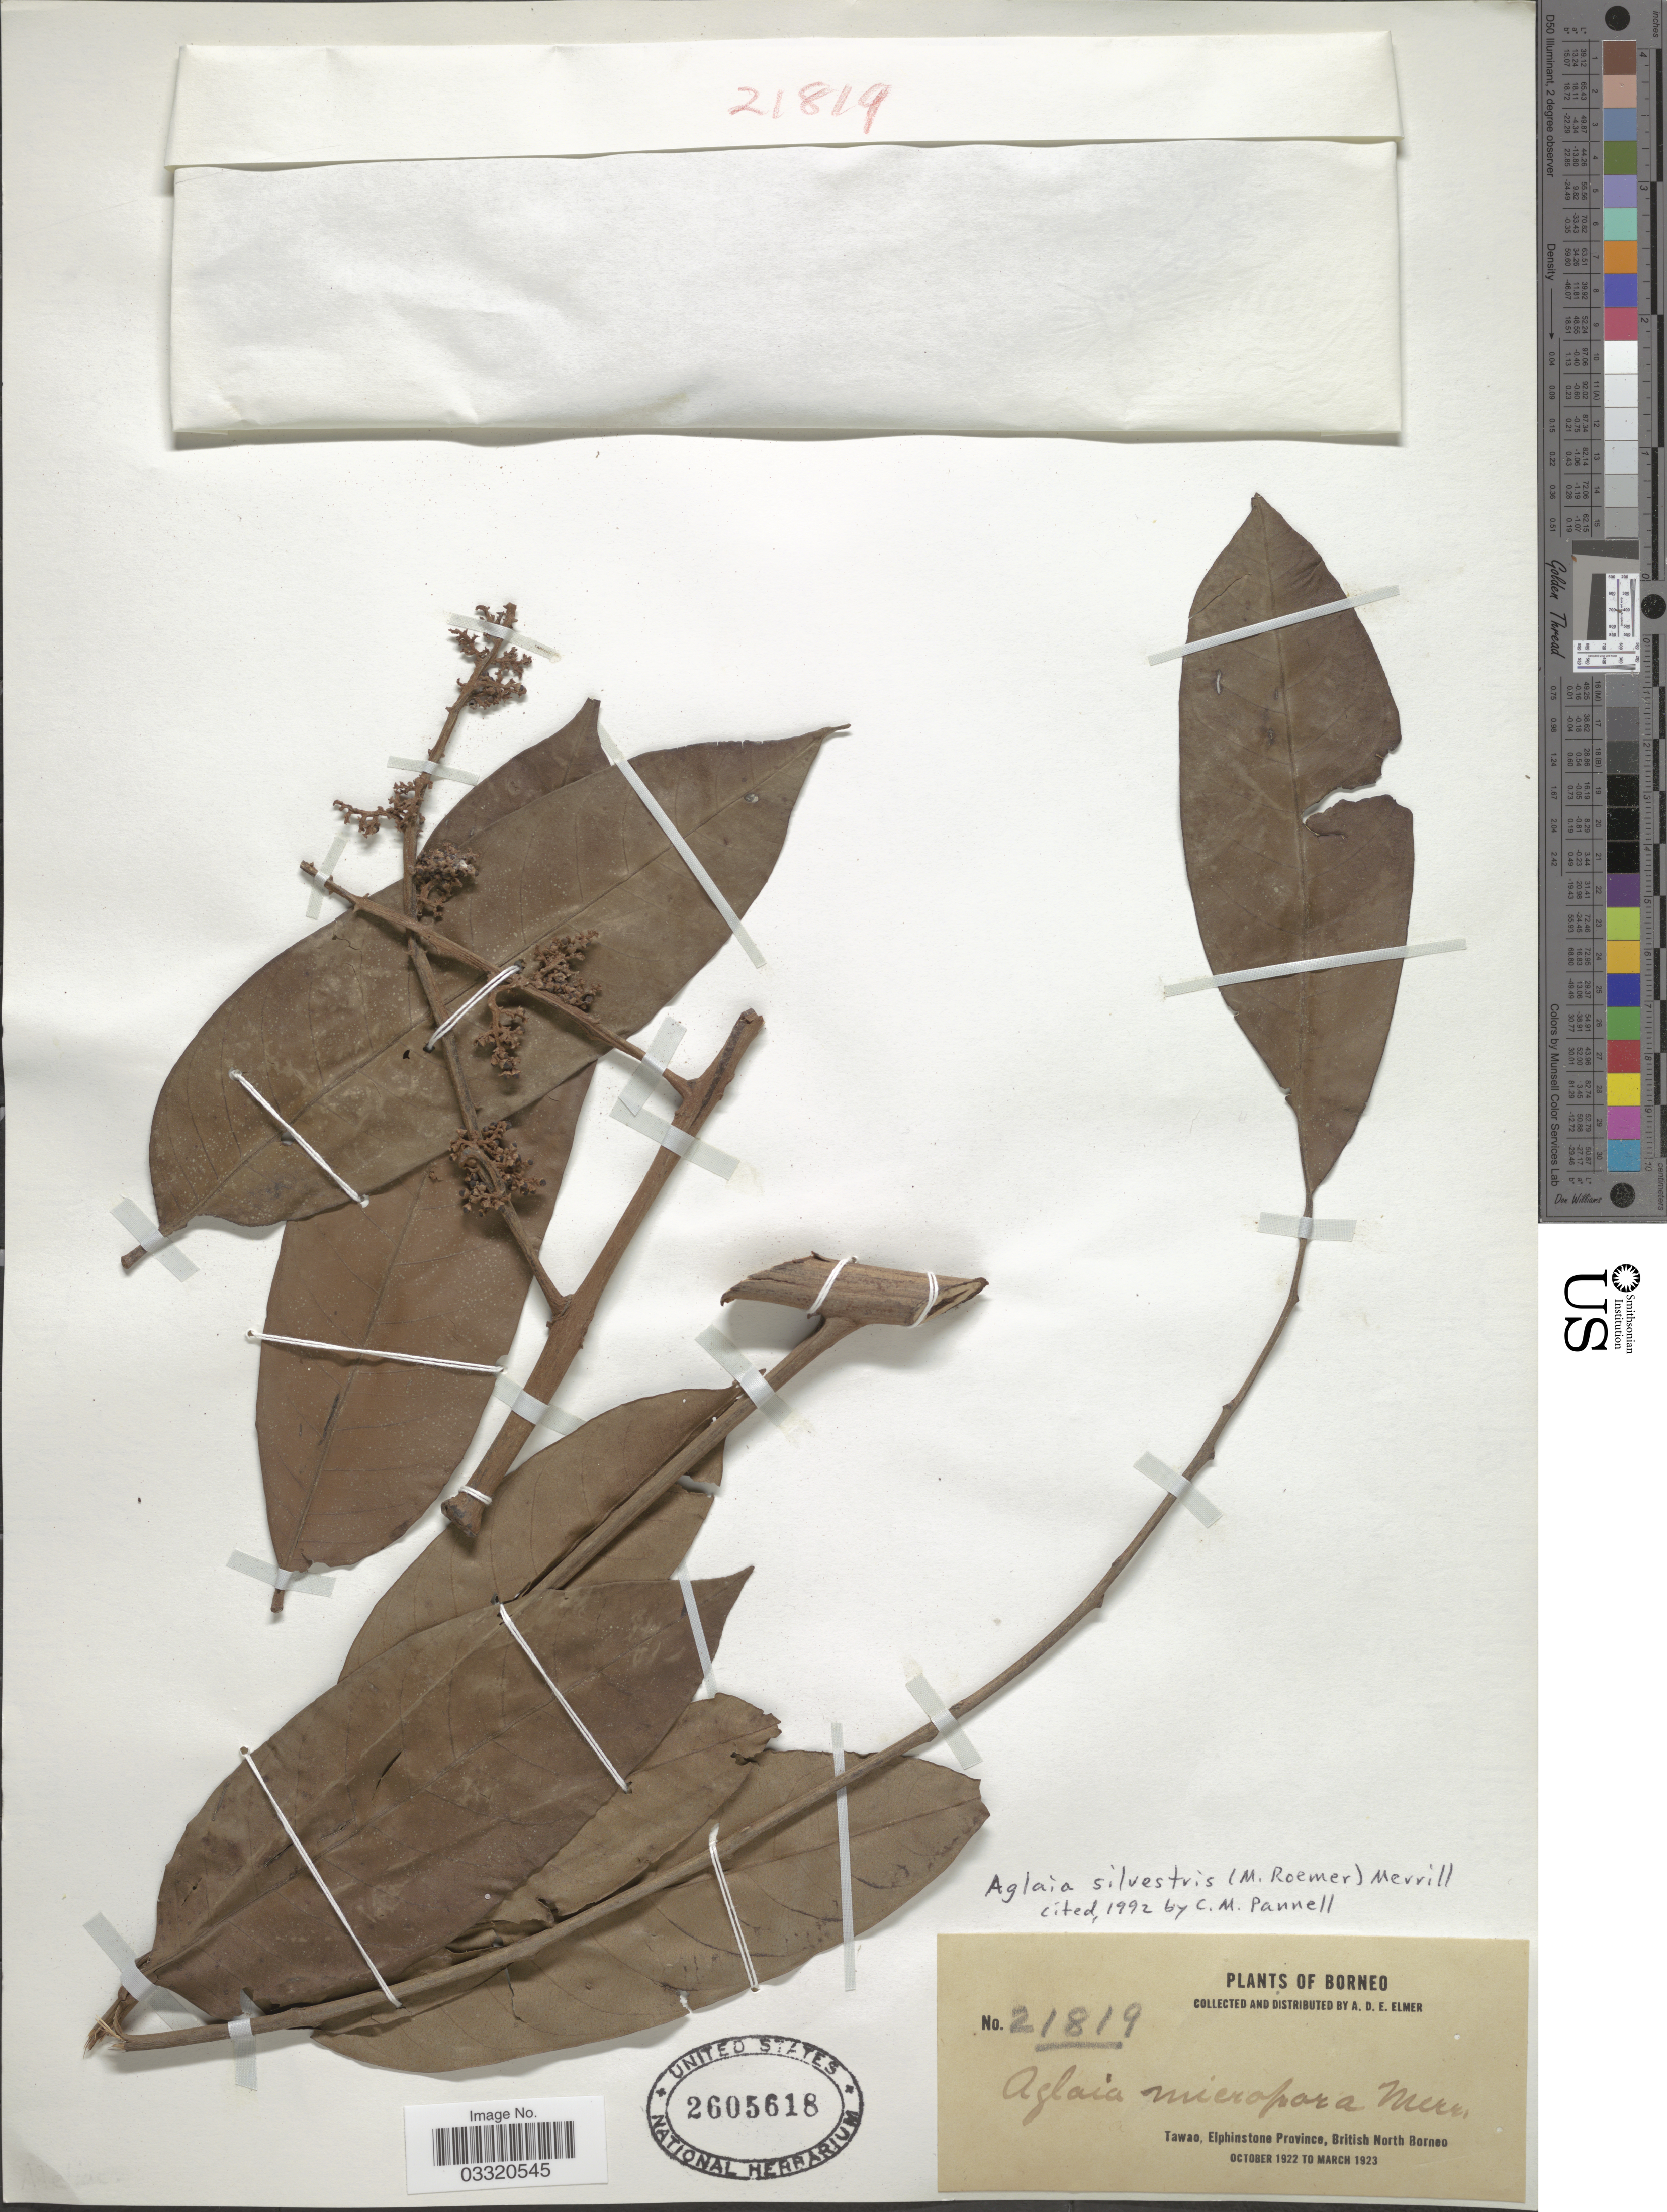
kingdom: Plantae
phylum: Tracheophyta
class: Magnoliopsida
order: Sapindales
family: Meliaceae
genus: Aglaia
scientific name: Aglaia silvestris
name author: (M. Roem.) Merr.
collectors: A. D. E. Elmer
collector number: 21819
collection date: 1922-10/1923-03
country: Malaysia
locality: Borneo. Tawao, Elphinstone Province, British North Borneo.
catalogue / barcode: US 2605618